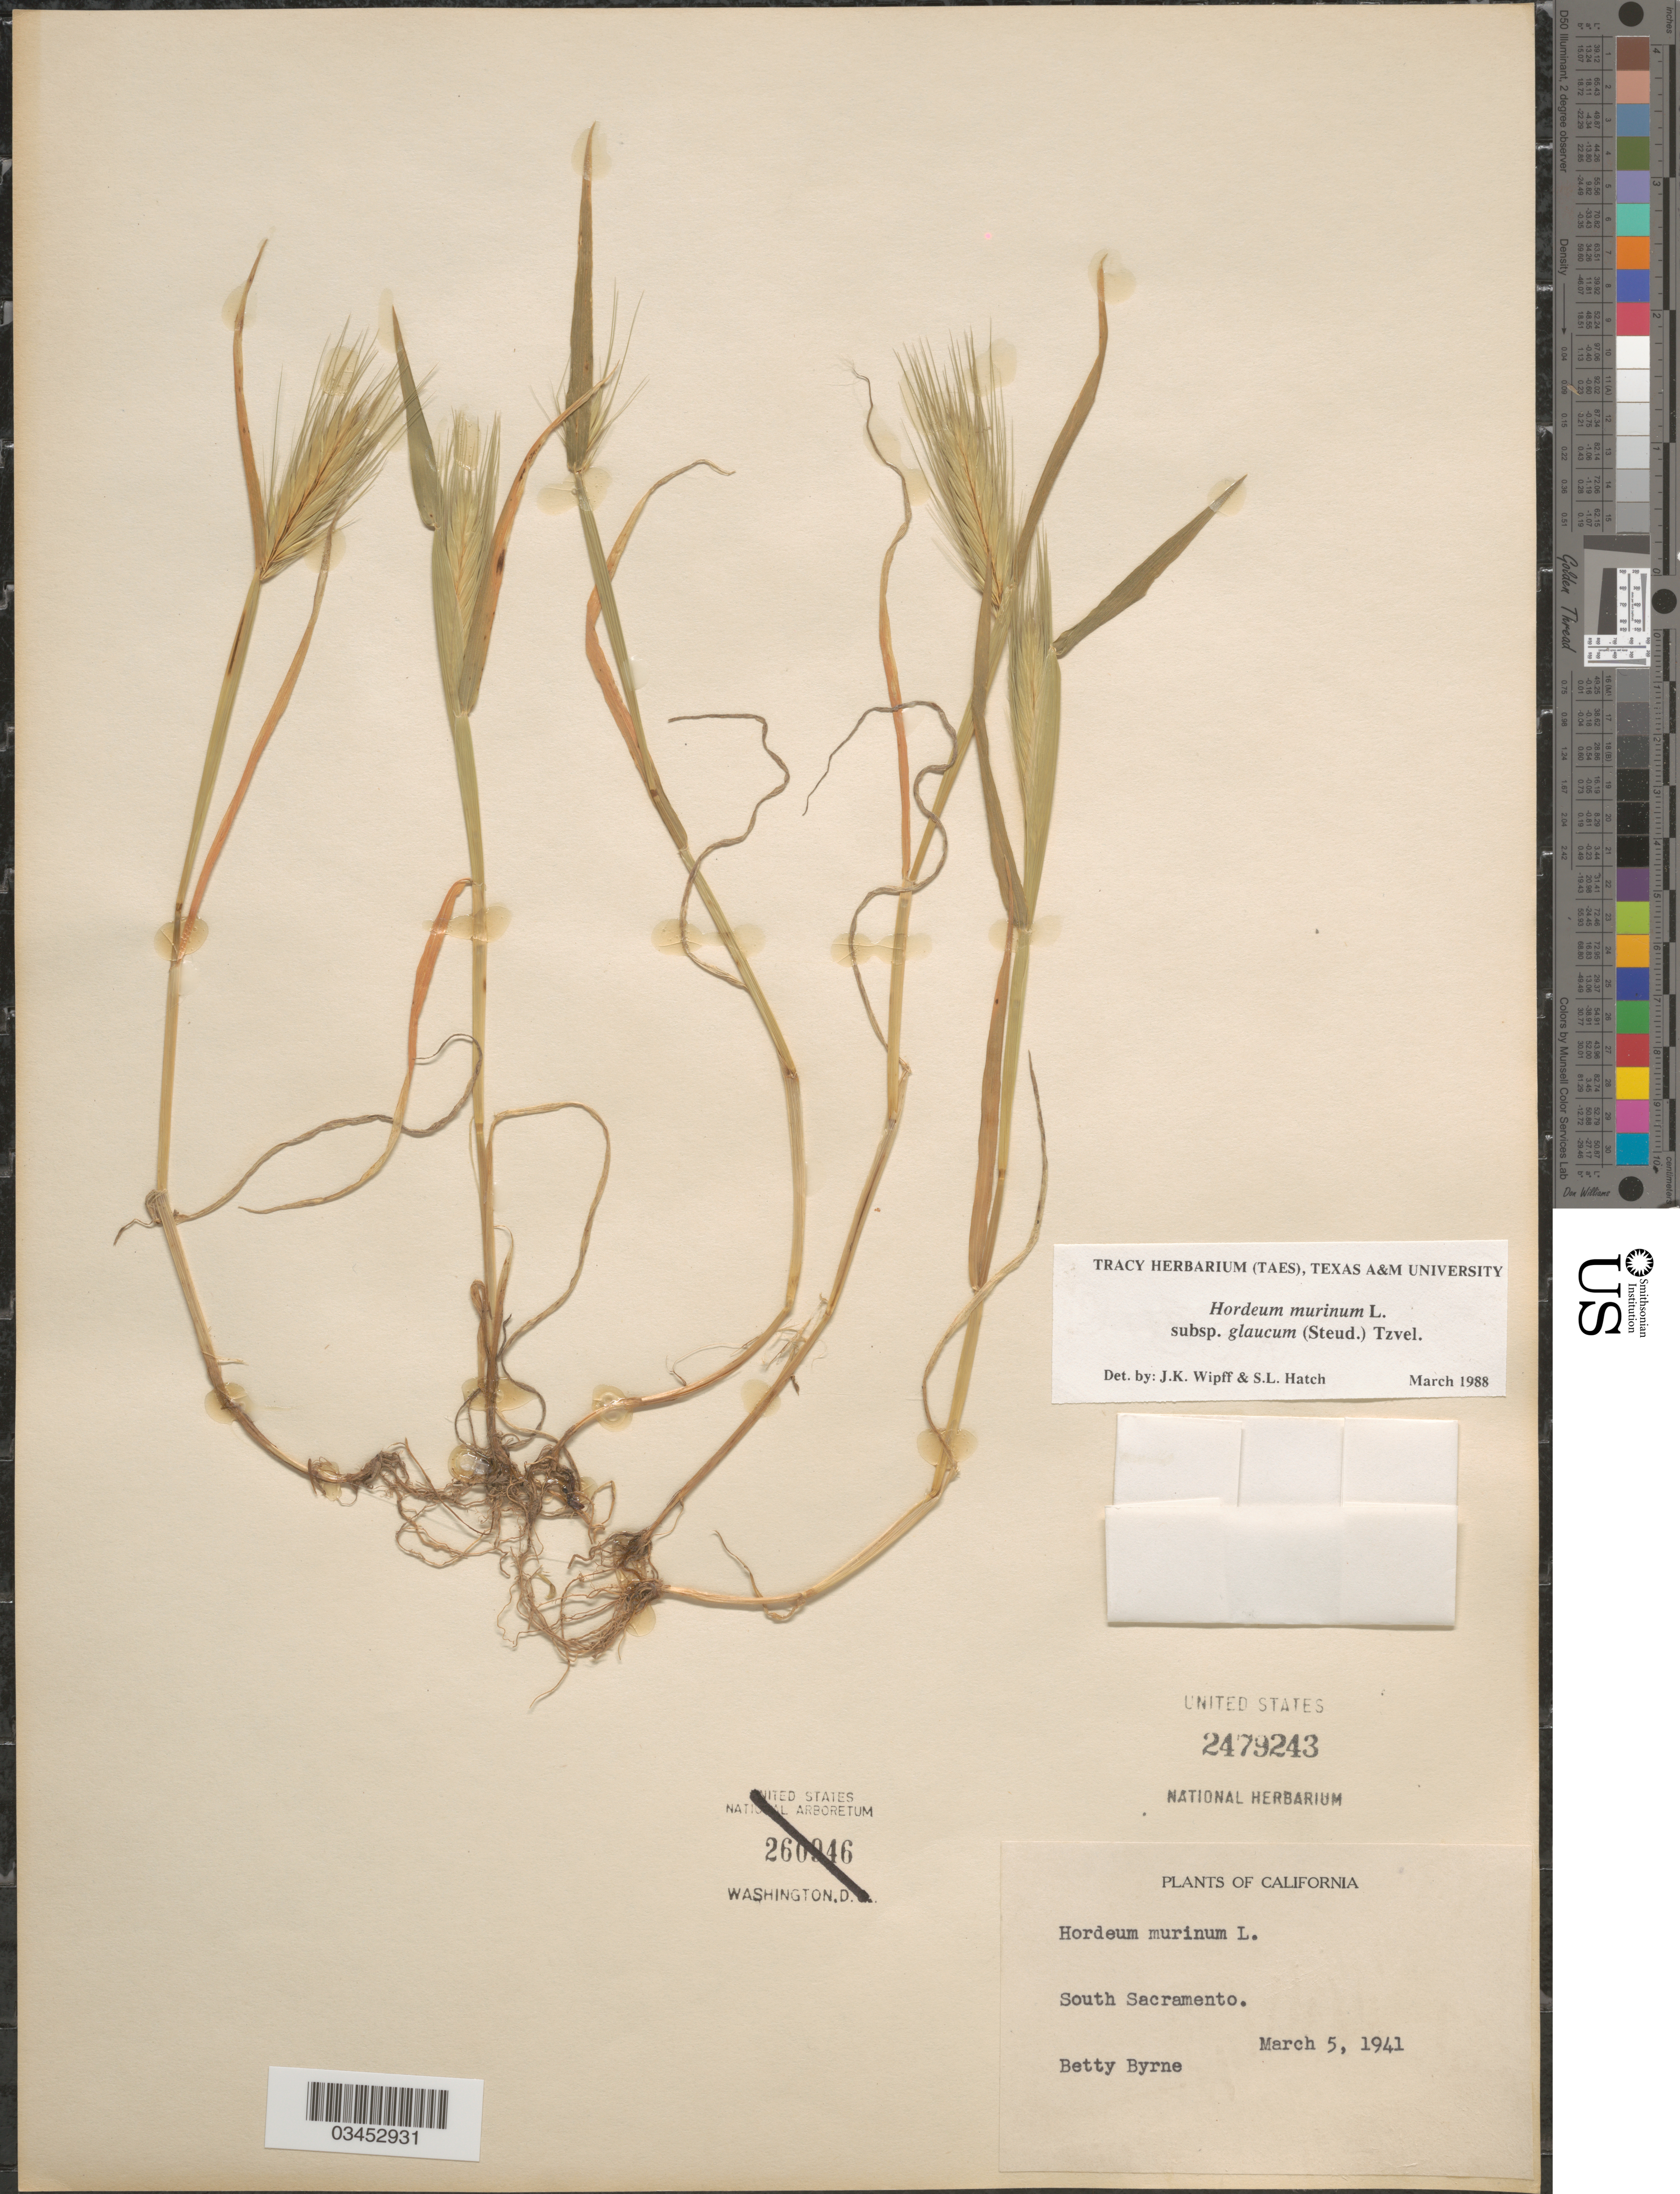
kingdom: Plantae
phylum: Tracheophyta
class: Liliopsida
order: Poales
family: Poaceae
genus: Hordeum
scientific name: Hordeum murinum subsp. glaucum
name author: (Steud.) Tzvelev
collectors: B. Byrne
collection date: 1941-03-05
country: United States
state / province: California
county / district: Sacramento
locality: South Sacramento.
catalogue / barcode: US 2479243